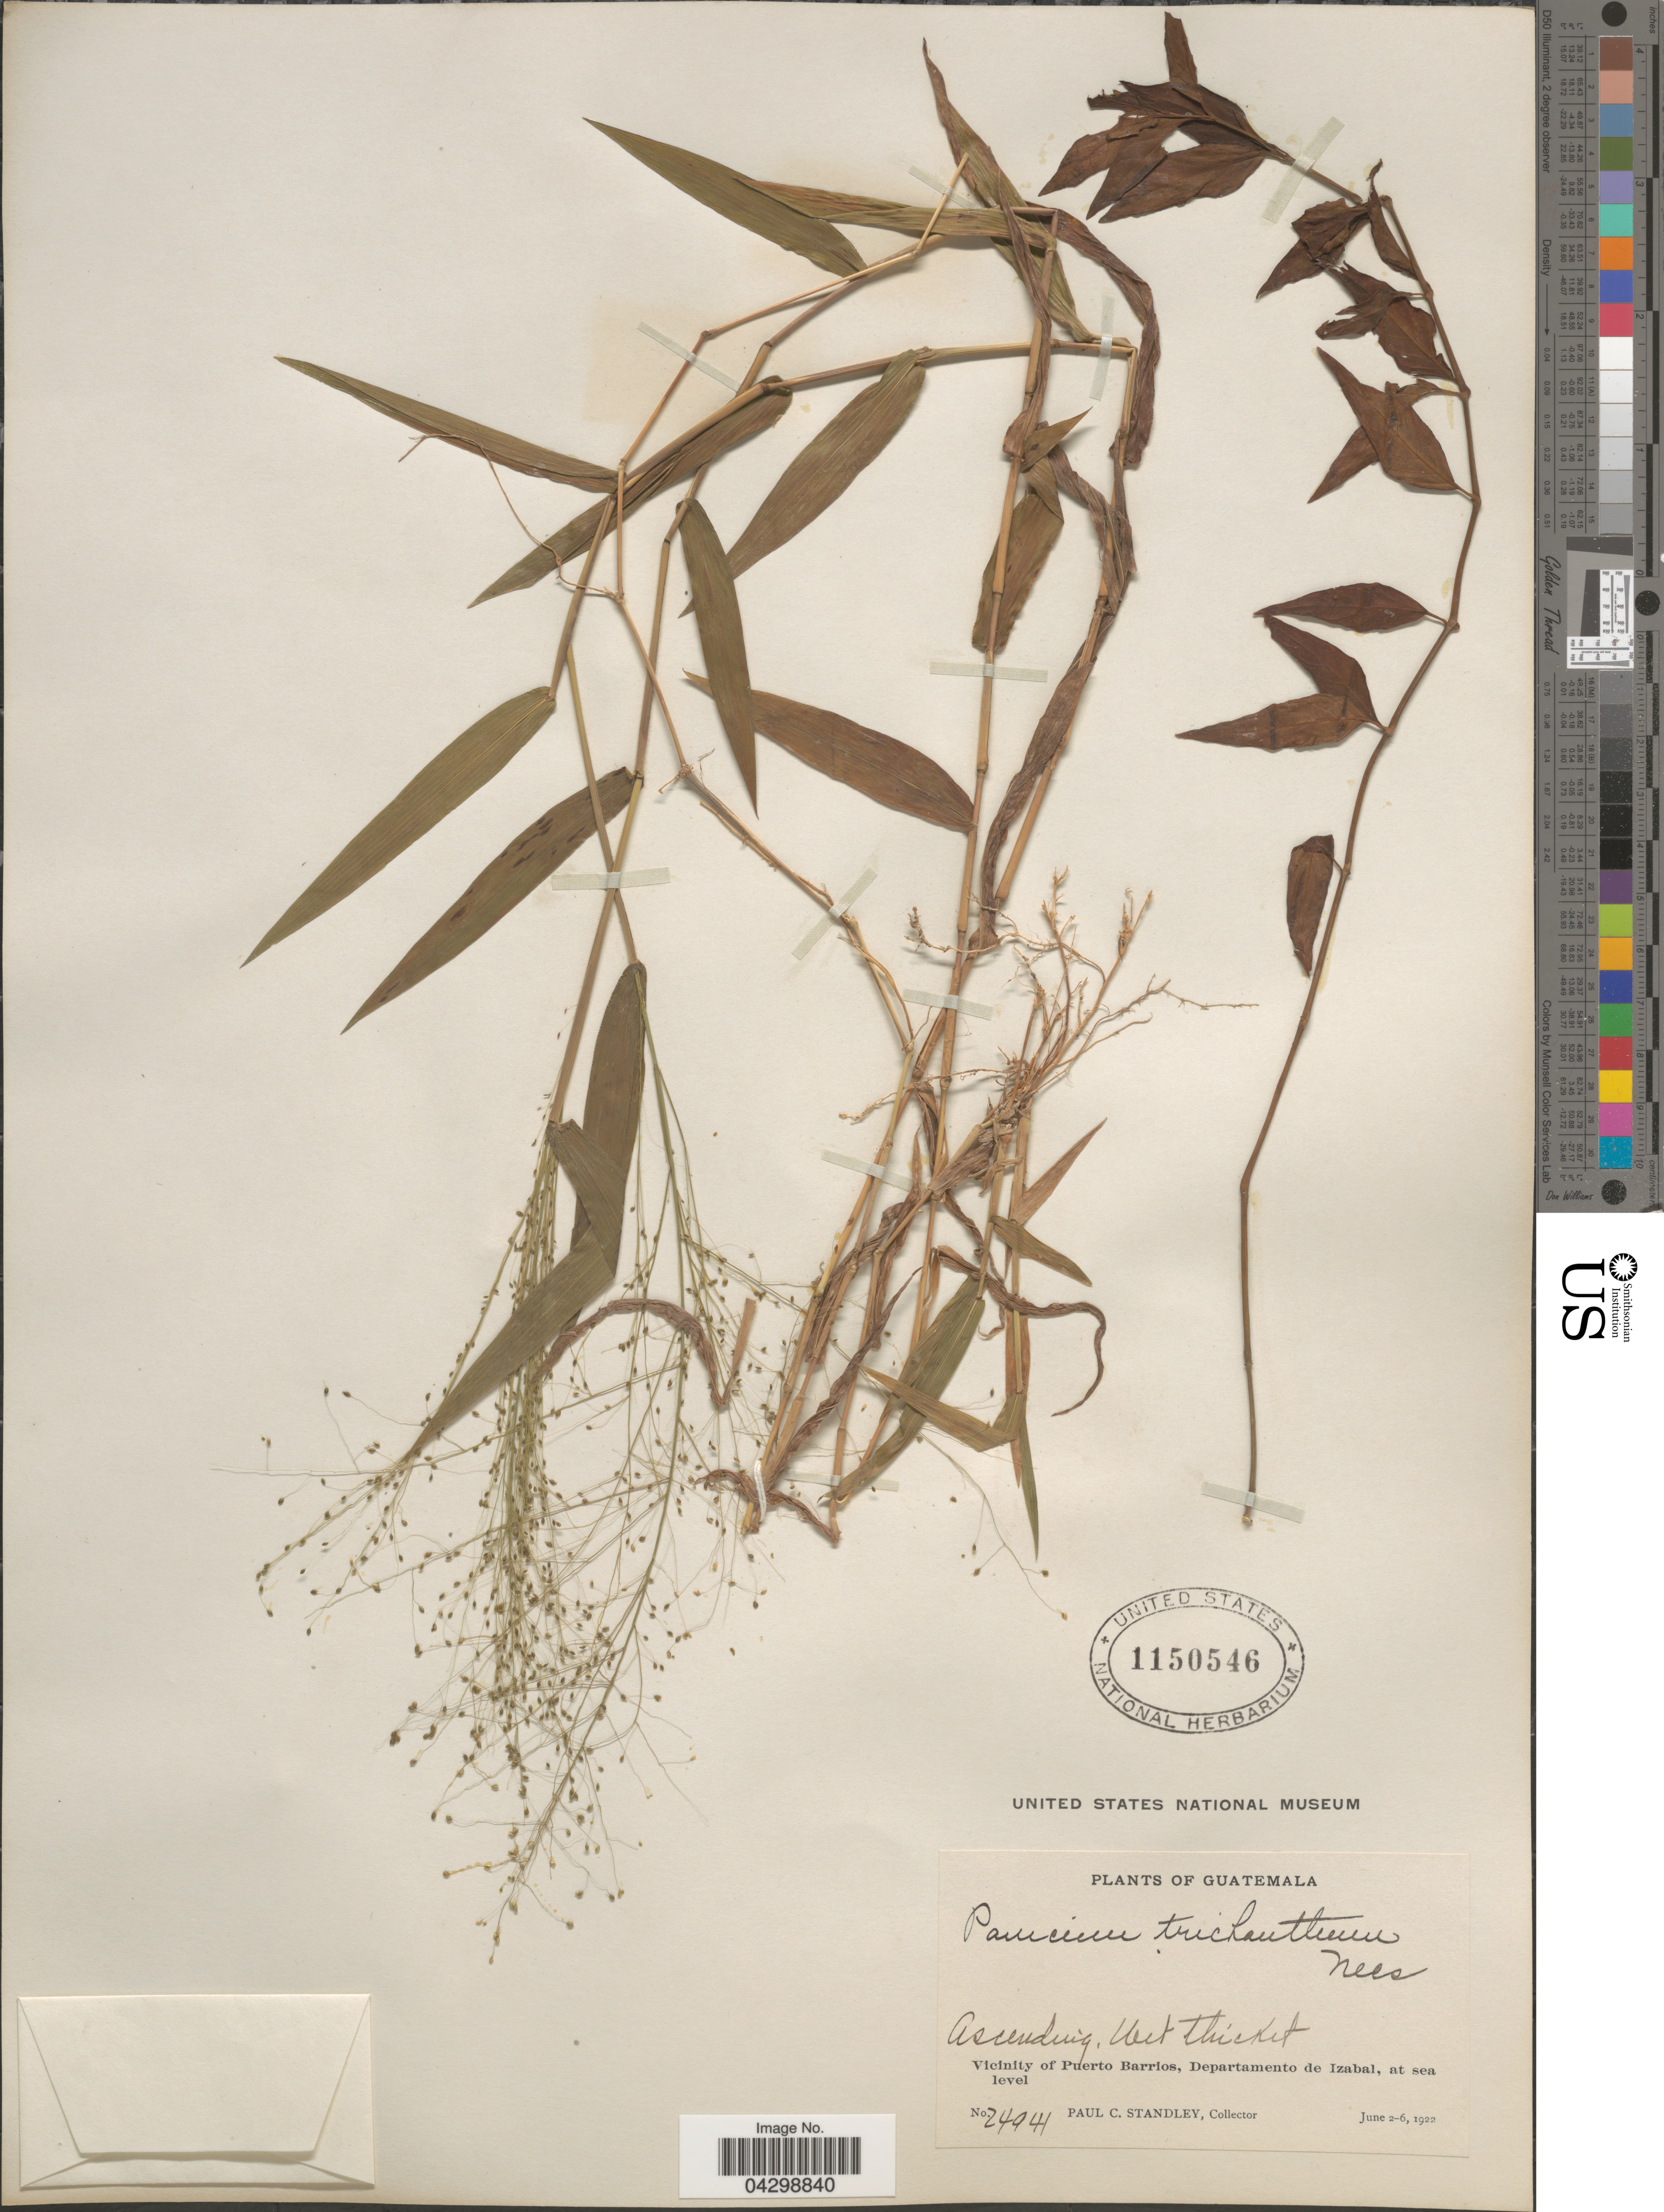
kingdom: Plantae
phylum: Tracheophyta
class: Liliopsida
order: Poales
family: Poaceae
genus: Panicum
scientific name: Panicum trichanthum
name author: Nees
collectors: P. C. Standley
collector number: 24941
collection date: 1922-06-02/1922-06-06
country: Guatemala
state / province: Izabal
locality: Vicinity of Puerto Barrios, Departamento de Izabal.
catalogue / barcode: US 1150546